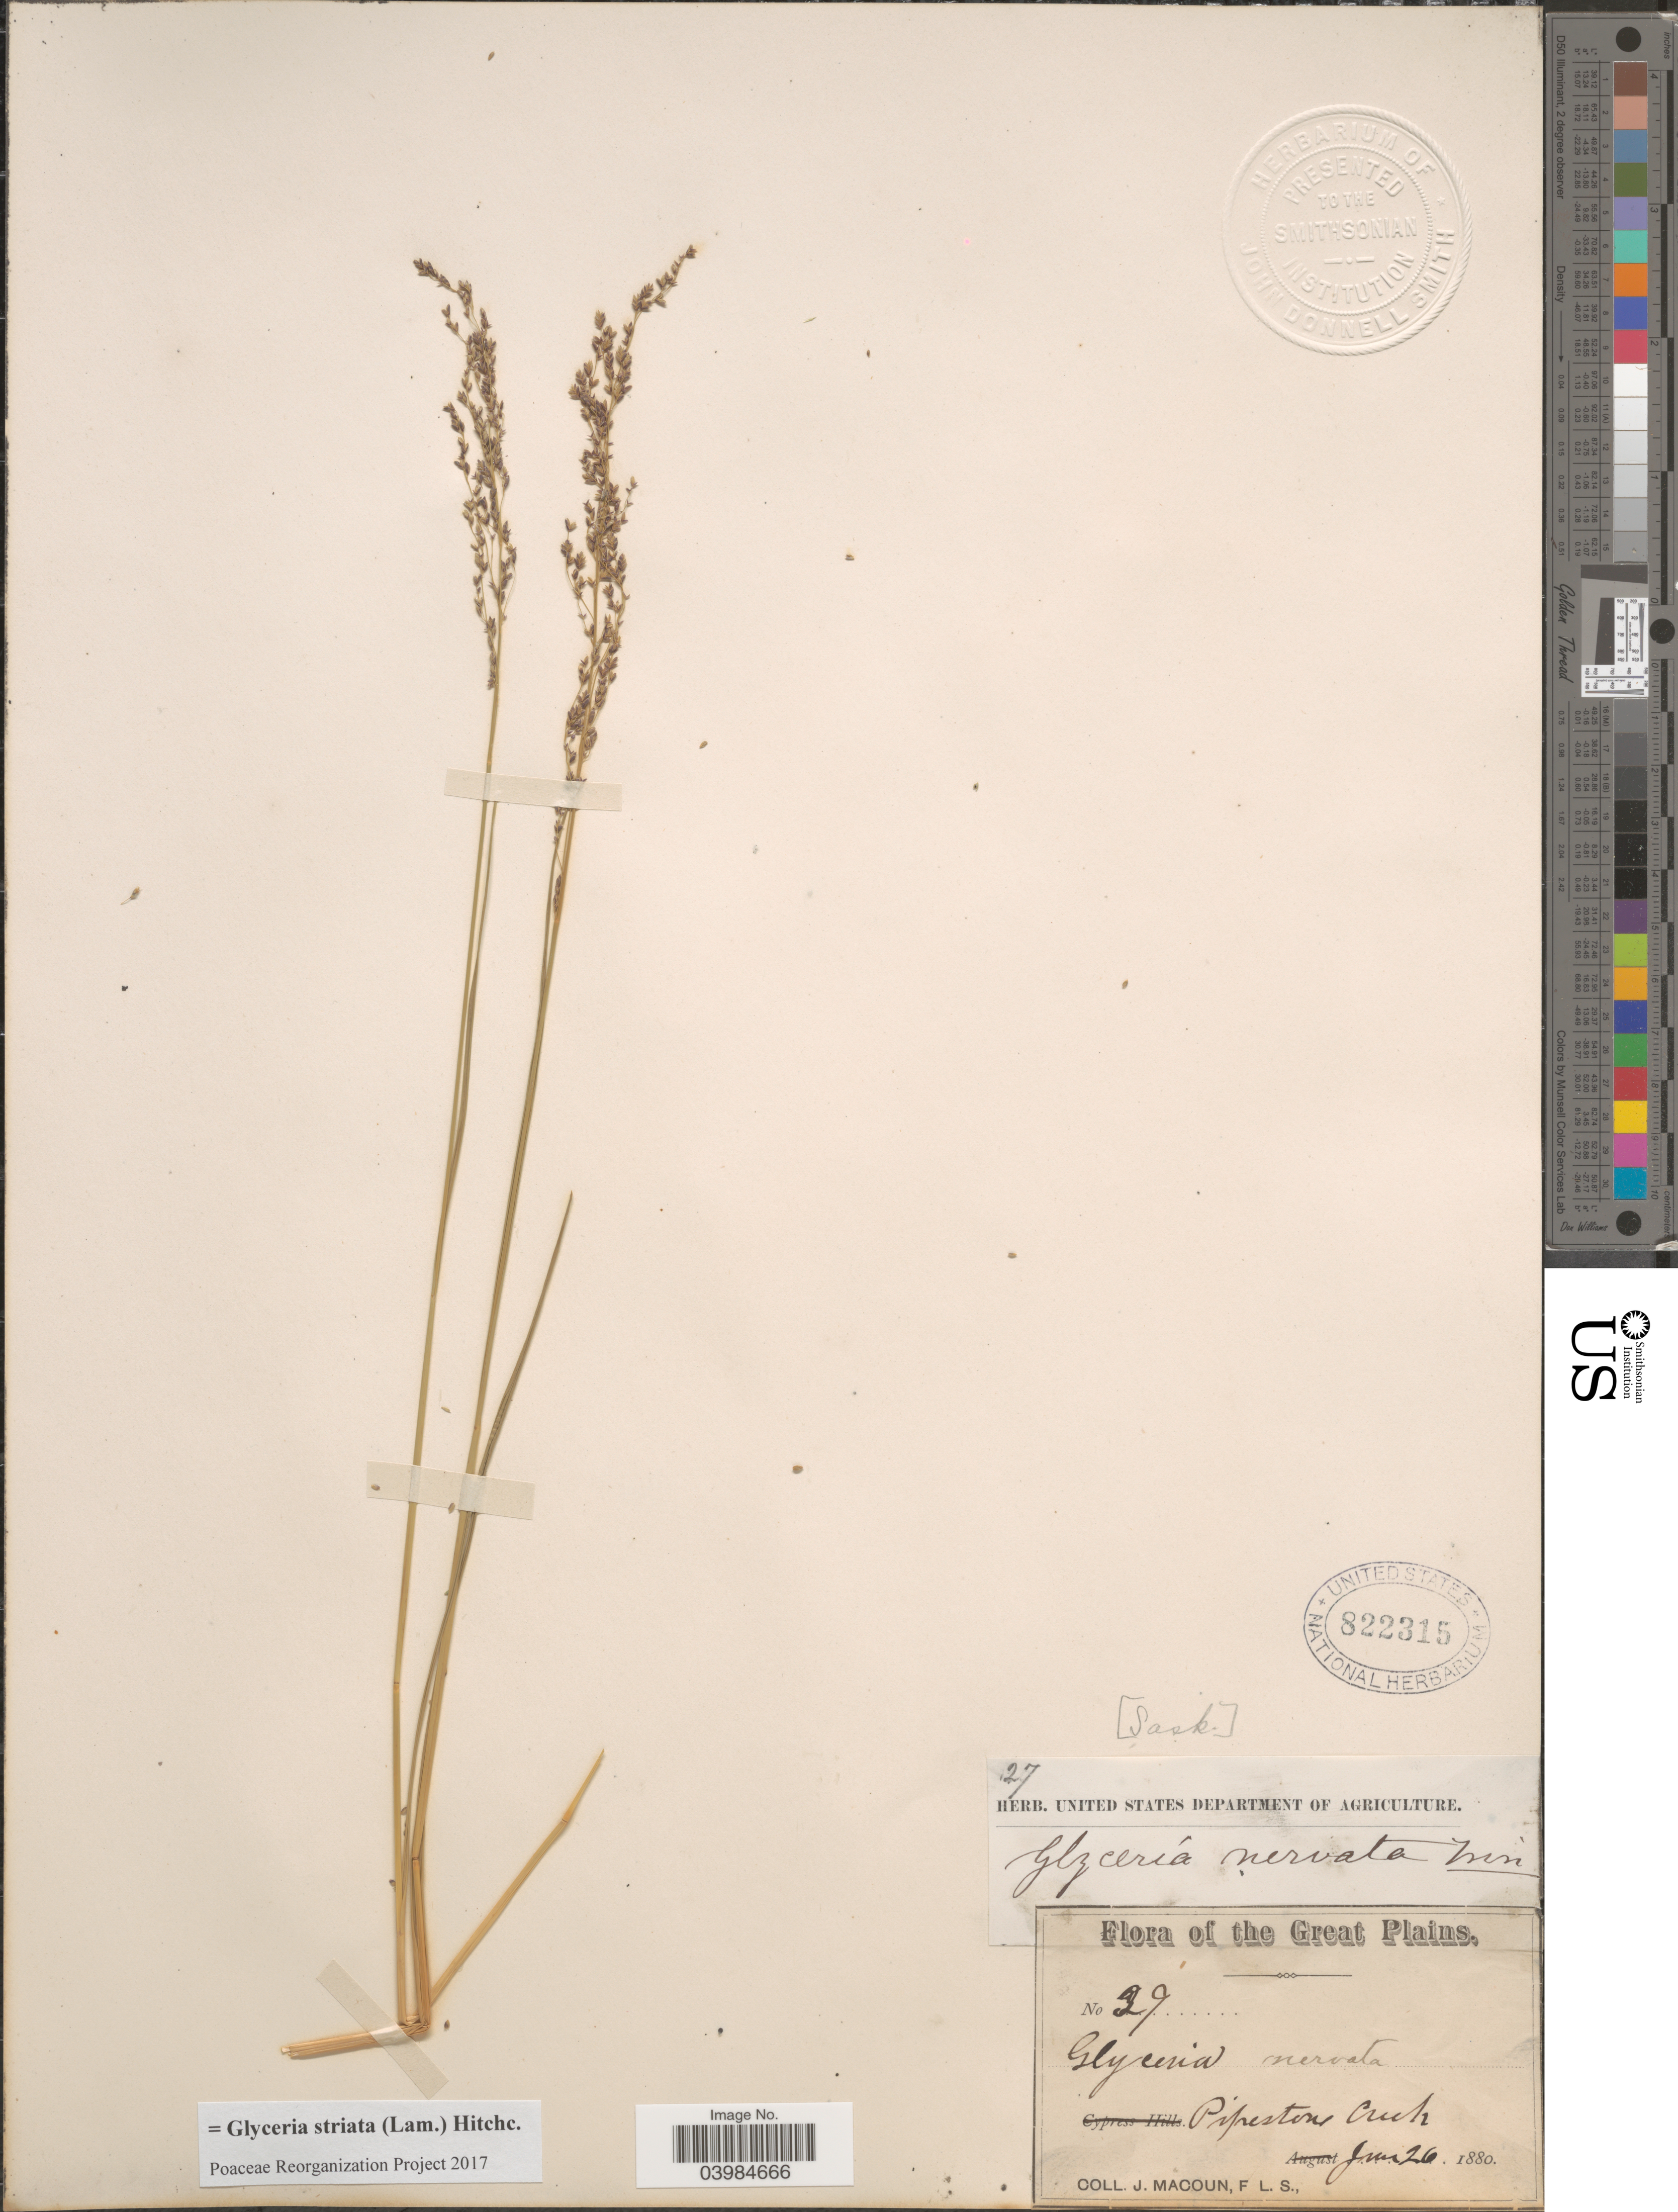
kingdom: Plantae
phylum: Tracheophyta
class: Liliopsida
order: Poales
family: Poaceae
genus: Glyceria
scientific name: Glyceria striata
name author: (Lam.) Hitchc.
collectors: J. Macoun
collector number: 29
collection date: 1880-06-26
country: Canada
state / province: Saskatchewan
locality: [Sask.]. Great Plains. Pipeston Creek.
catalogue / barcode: US 822315